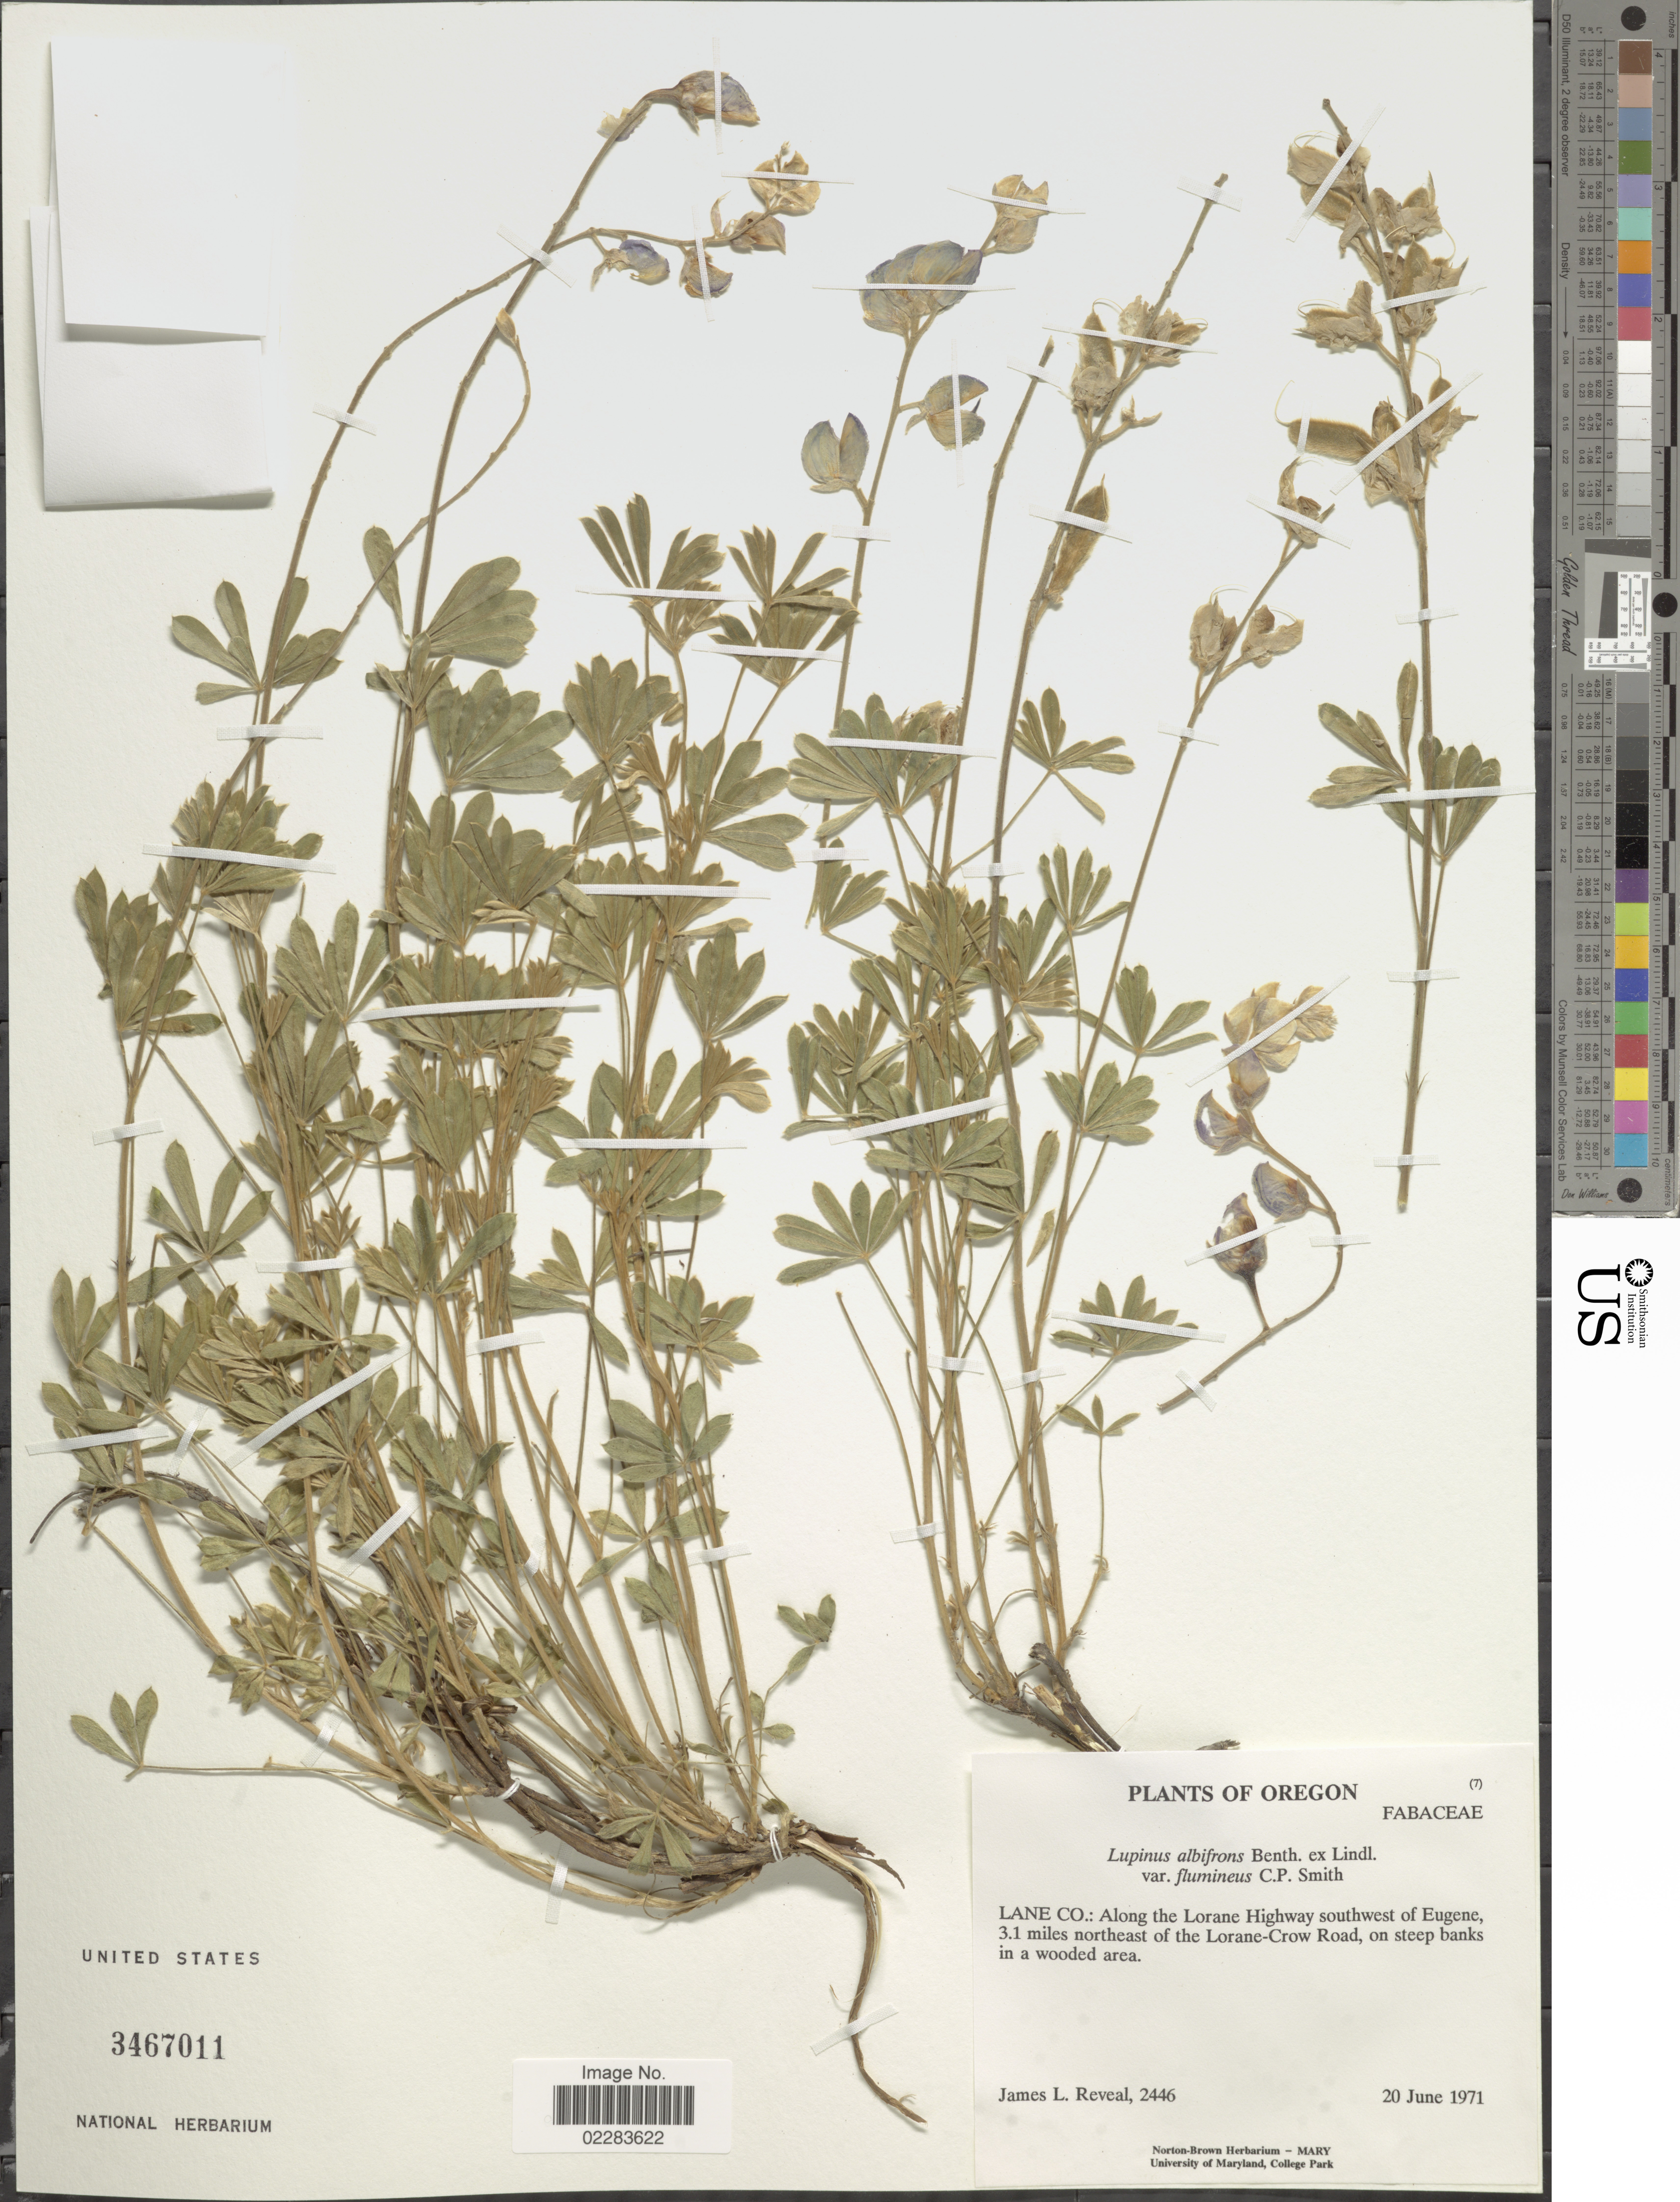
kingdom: Plantae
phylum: Tracheophyta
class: Magnoliopsida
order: Fabales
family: Fabaceae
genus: Lupinus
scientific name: Lupinus albifrons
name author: Benth.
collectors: J. L. Reveal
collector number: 2446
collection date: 1971-06-20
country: United States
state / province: Oregon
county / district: Lane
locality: Lane Co.: Along the Lorane Highway southwest of Eugene, 3.1 miles northeast of the Lorane-Crow Road, on steep banks in a wooded area.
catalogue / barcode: US 3467011